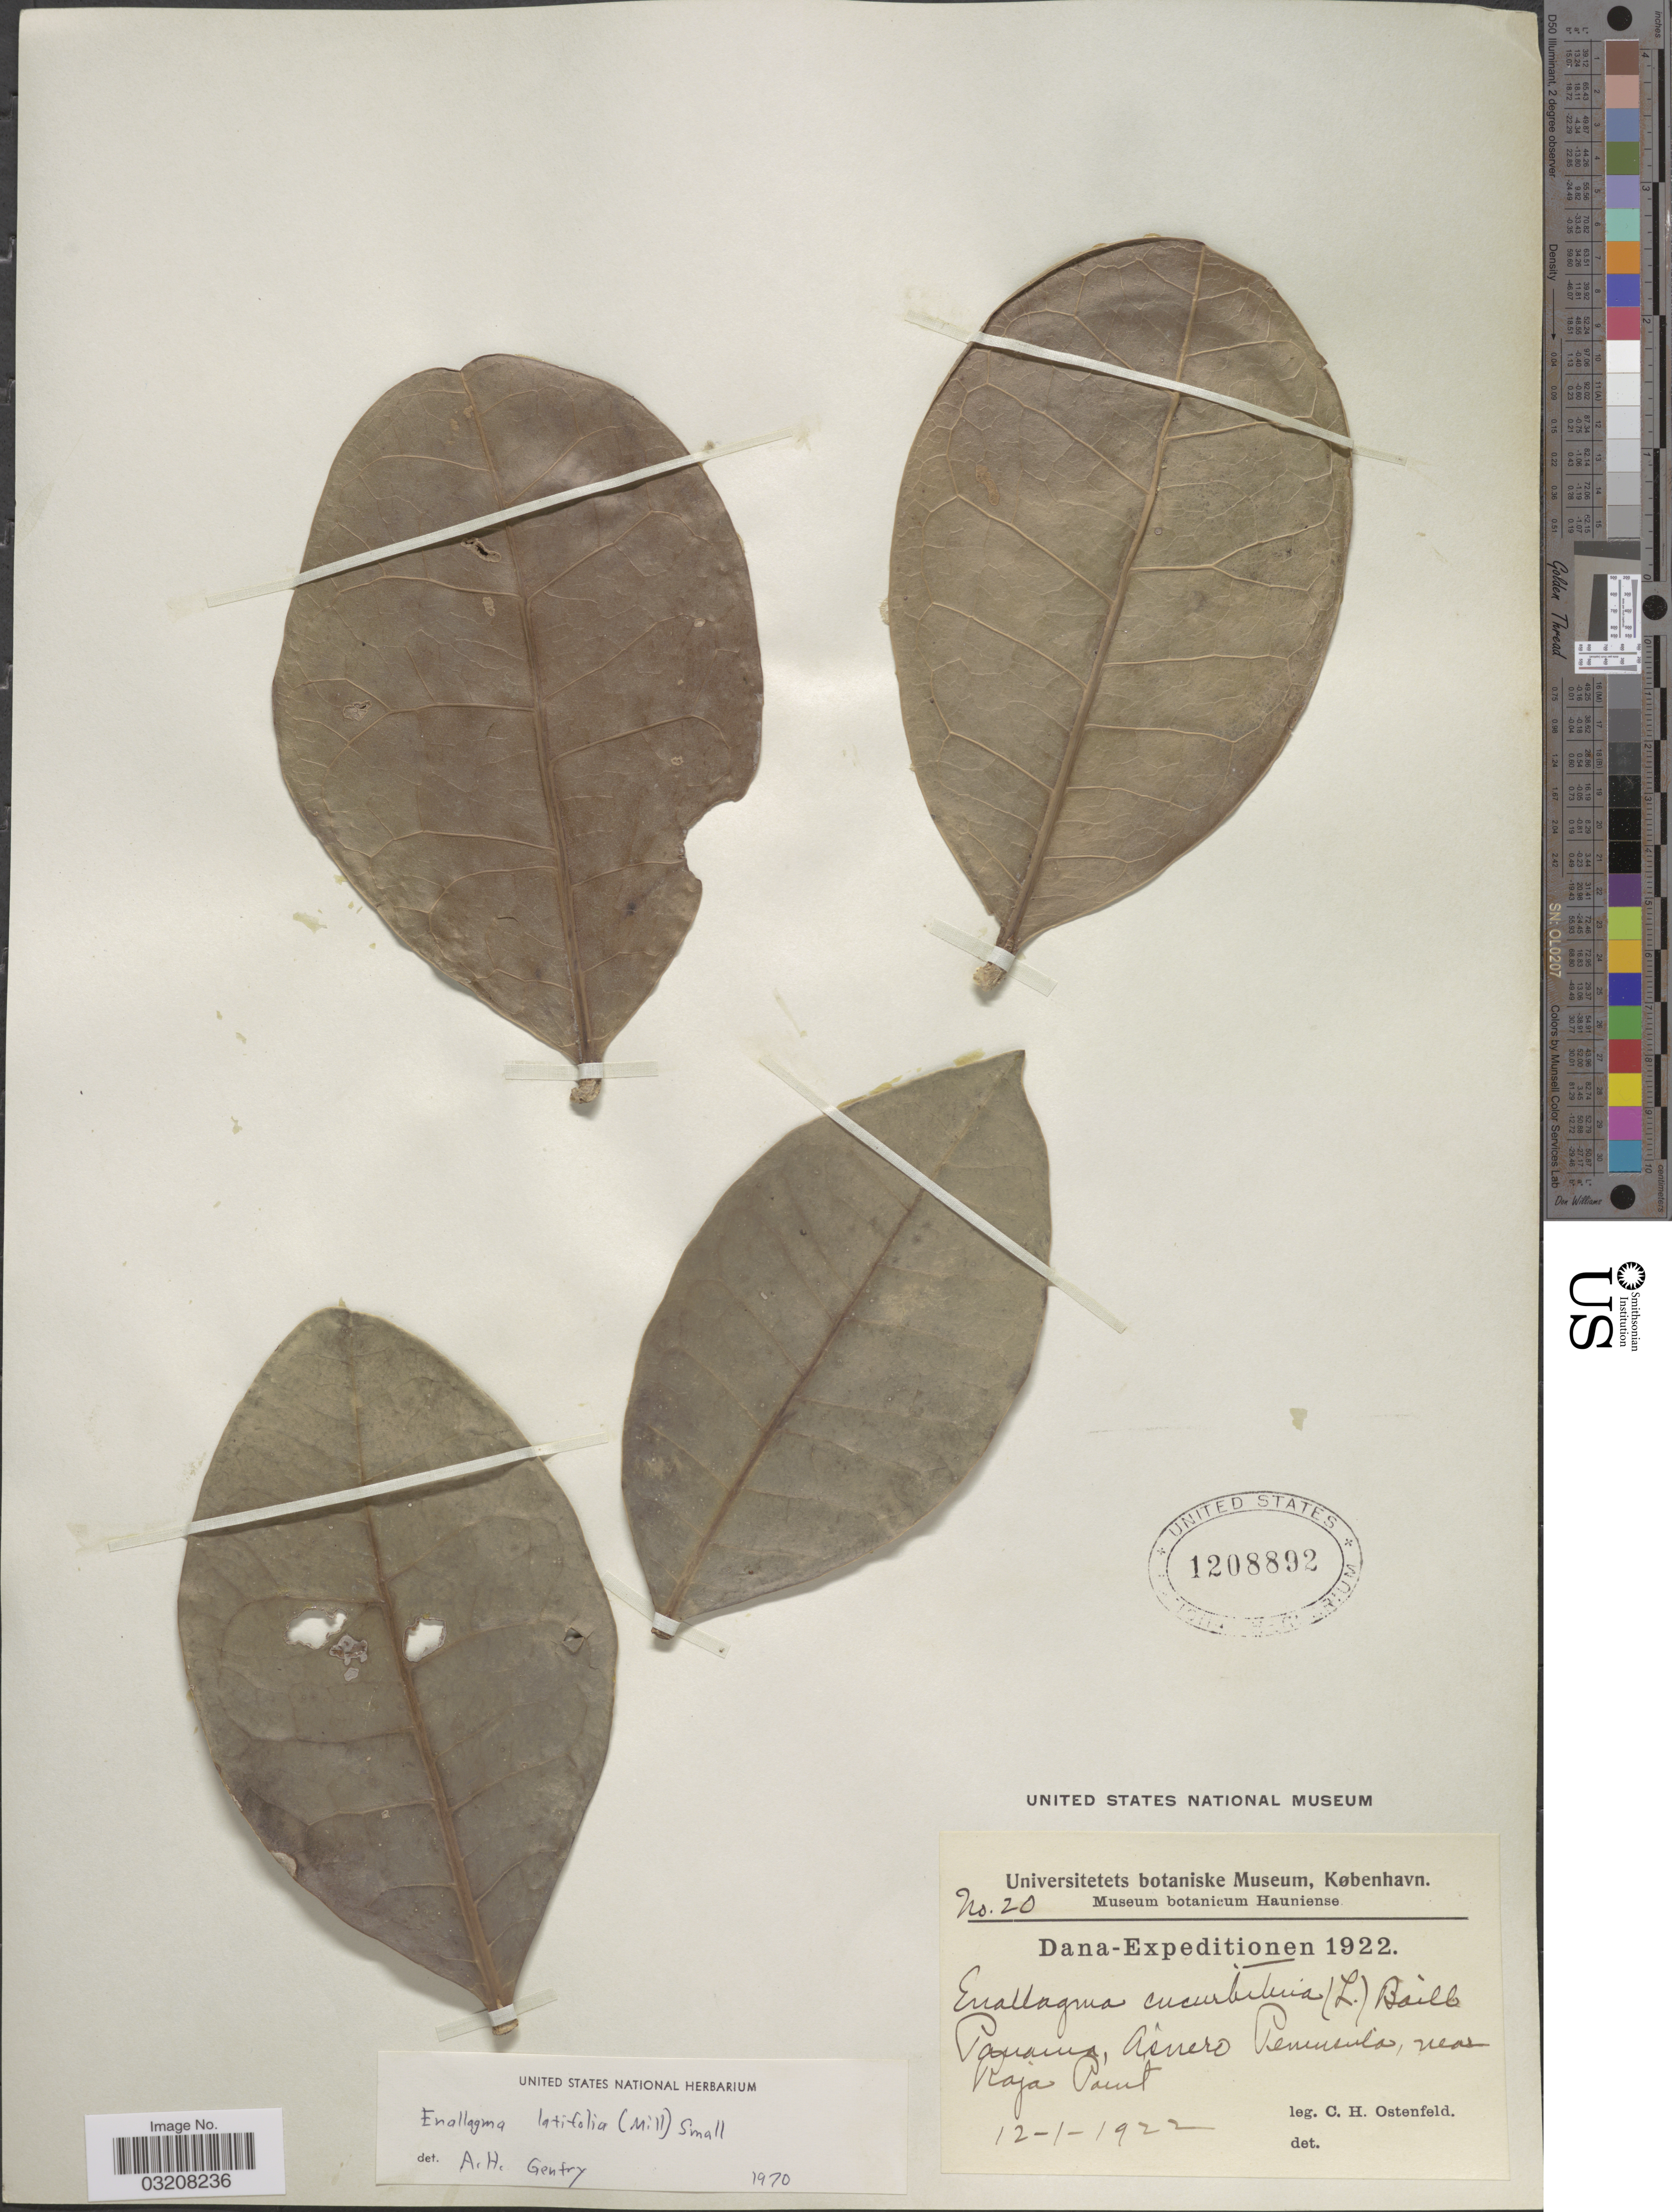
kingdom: Plantae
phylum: Tracheophyta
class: Magnoliopsida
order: Lamiales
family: Bignoniaceae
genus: Amphitecna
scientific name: Amphitecna latifolia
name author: (Mill.) A.H. Gentry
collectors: C. Ostenfeld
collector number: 20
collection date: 1922-01-12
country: Panama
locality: Dana-Expedition. Azuero Peninsula, near Roja Point.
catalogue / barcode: US 1208892